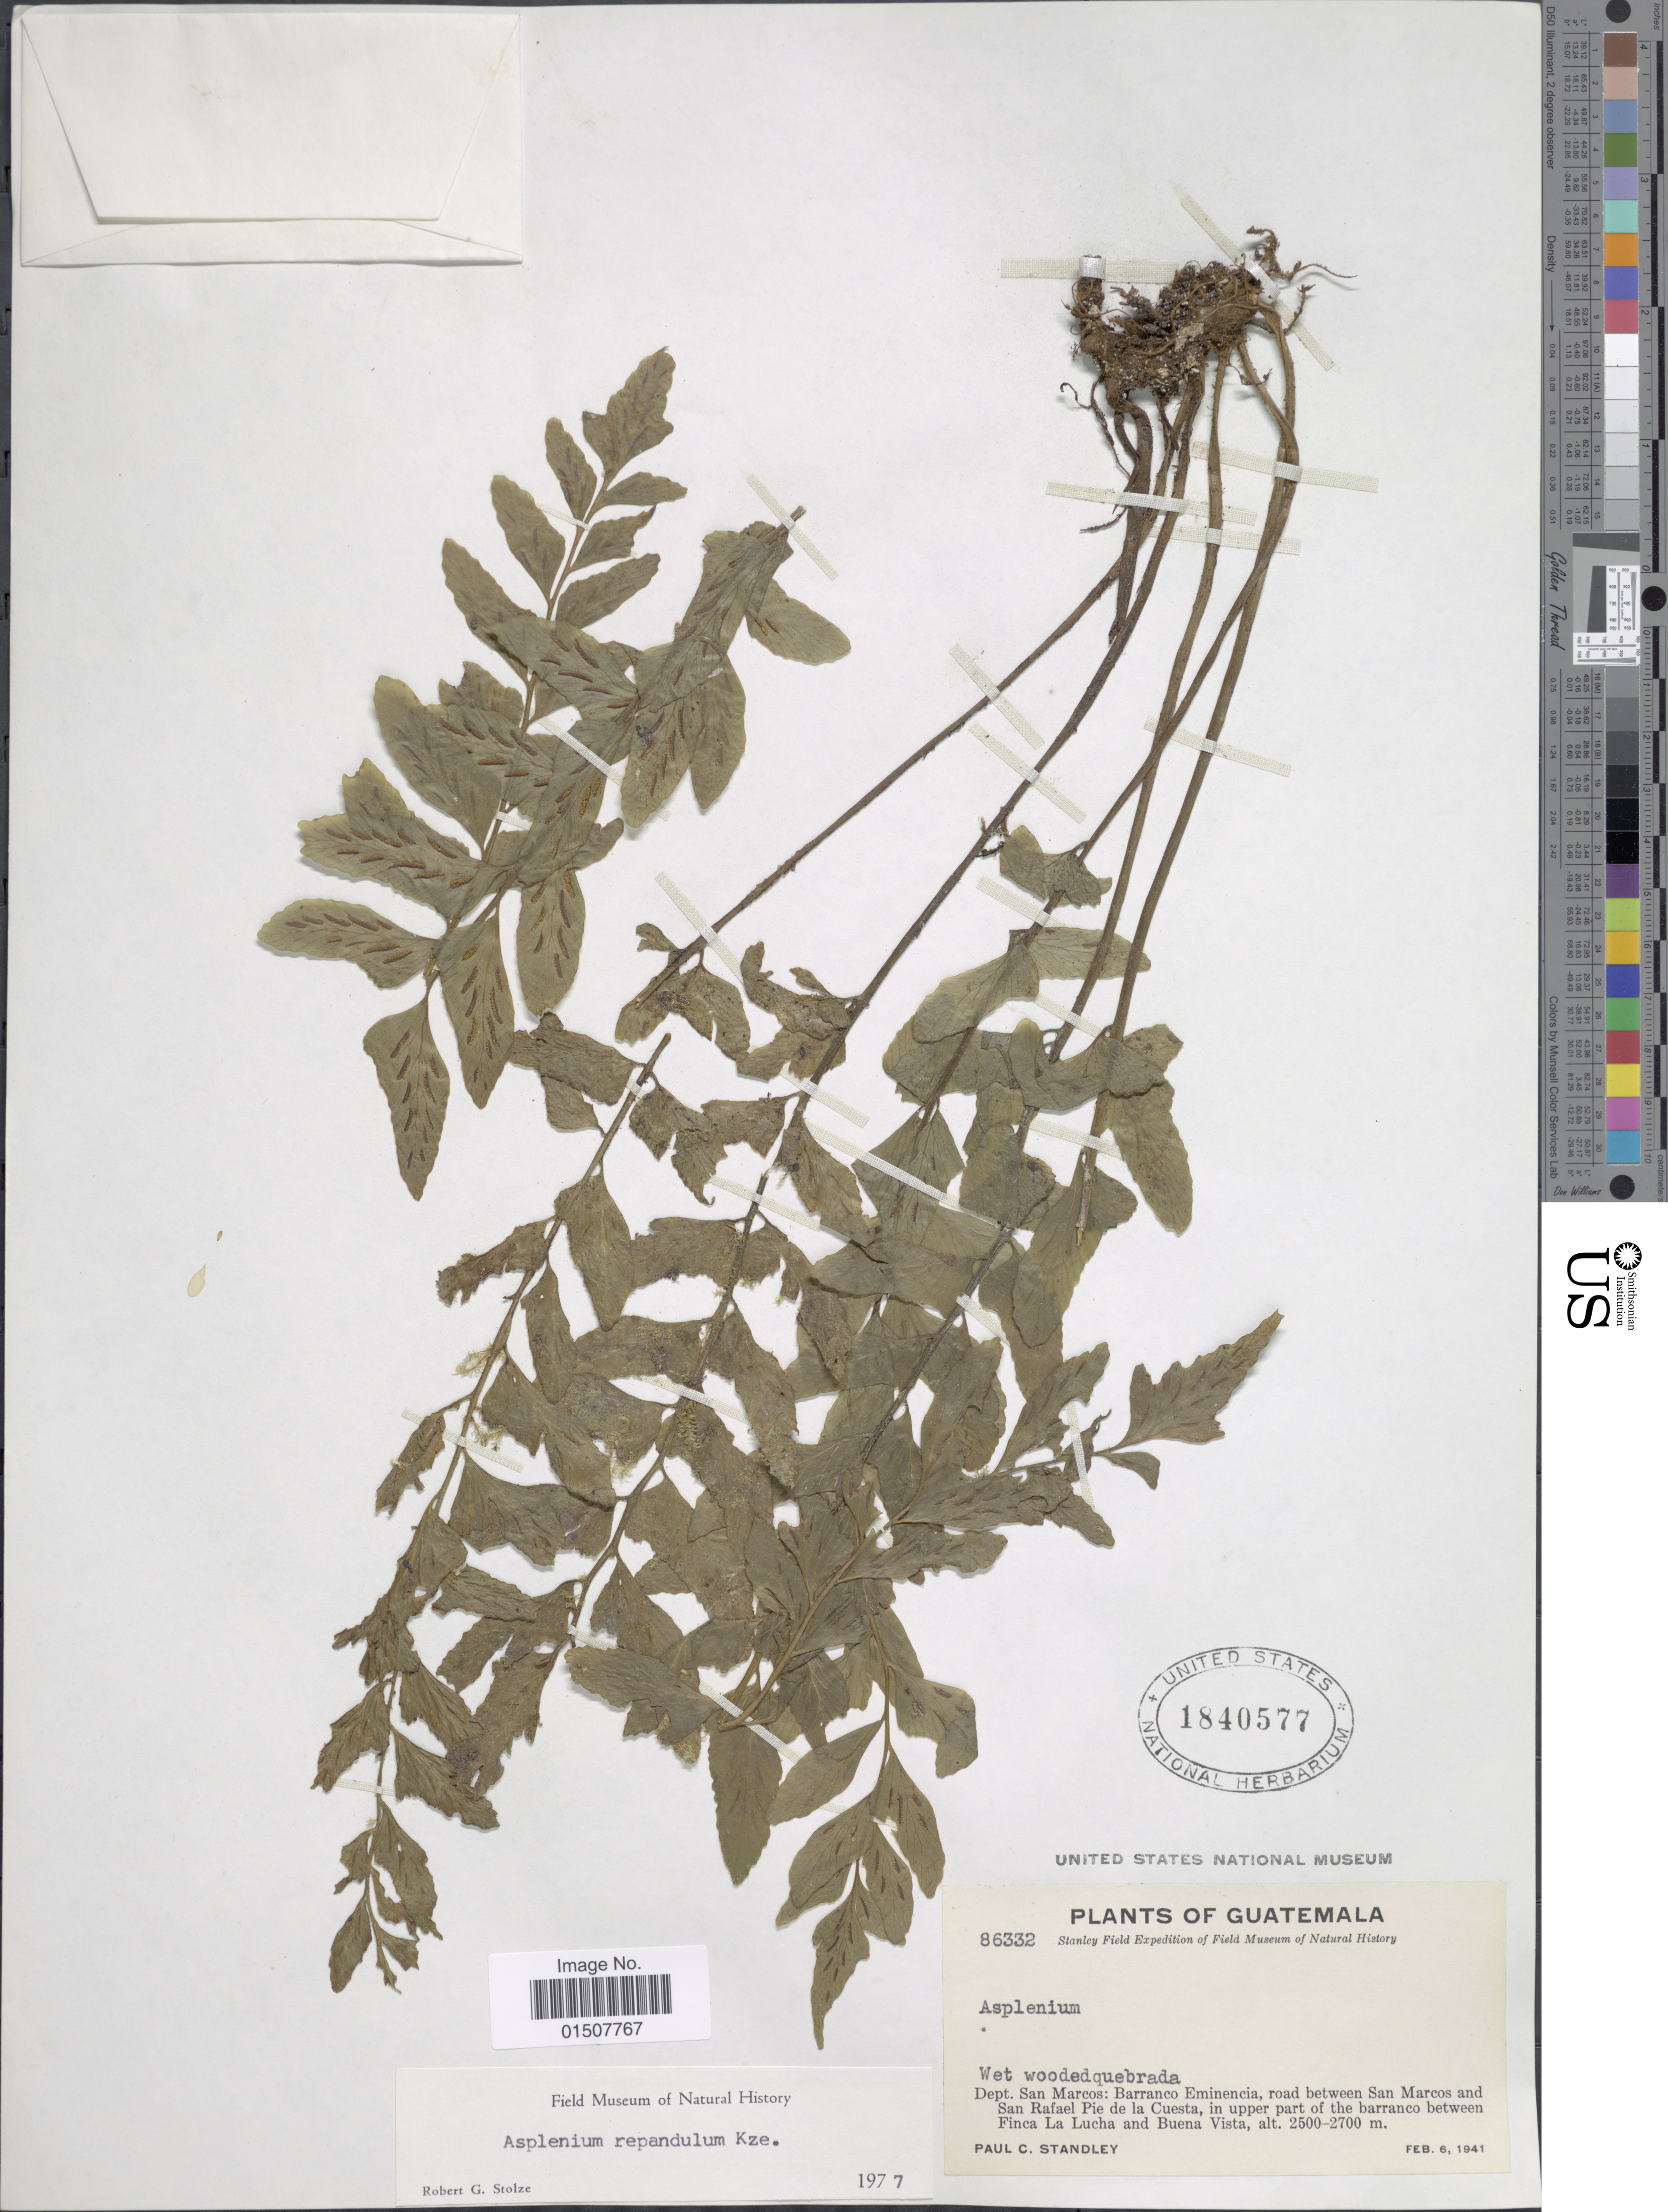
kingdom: Plantae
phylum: Tracheophyta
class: Polypodiopsida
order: Polypodiales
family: Aspleniaceae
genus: Asplenium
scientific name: Asplenium riparium Brack., nom. illeg.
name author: Brack. in Wilkes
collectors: P. C. Standley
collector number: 86332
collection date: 1941-02-06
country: Guatemala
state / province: San Marcos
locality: Dept. San Marcos; Barranco Eminencia, road between San Marcos and San Rafael Pie de la Cuesta, in upper part of the barranco between Finca La Lucha and Buena Vista.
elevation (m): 2500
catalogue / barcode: US 1840577